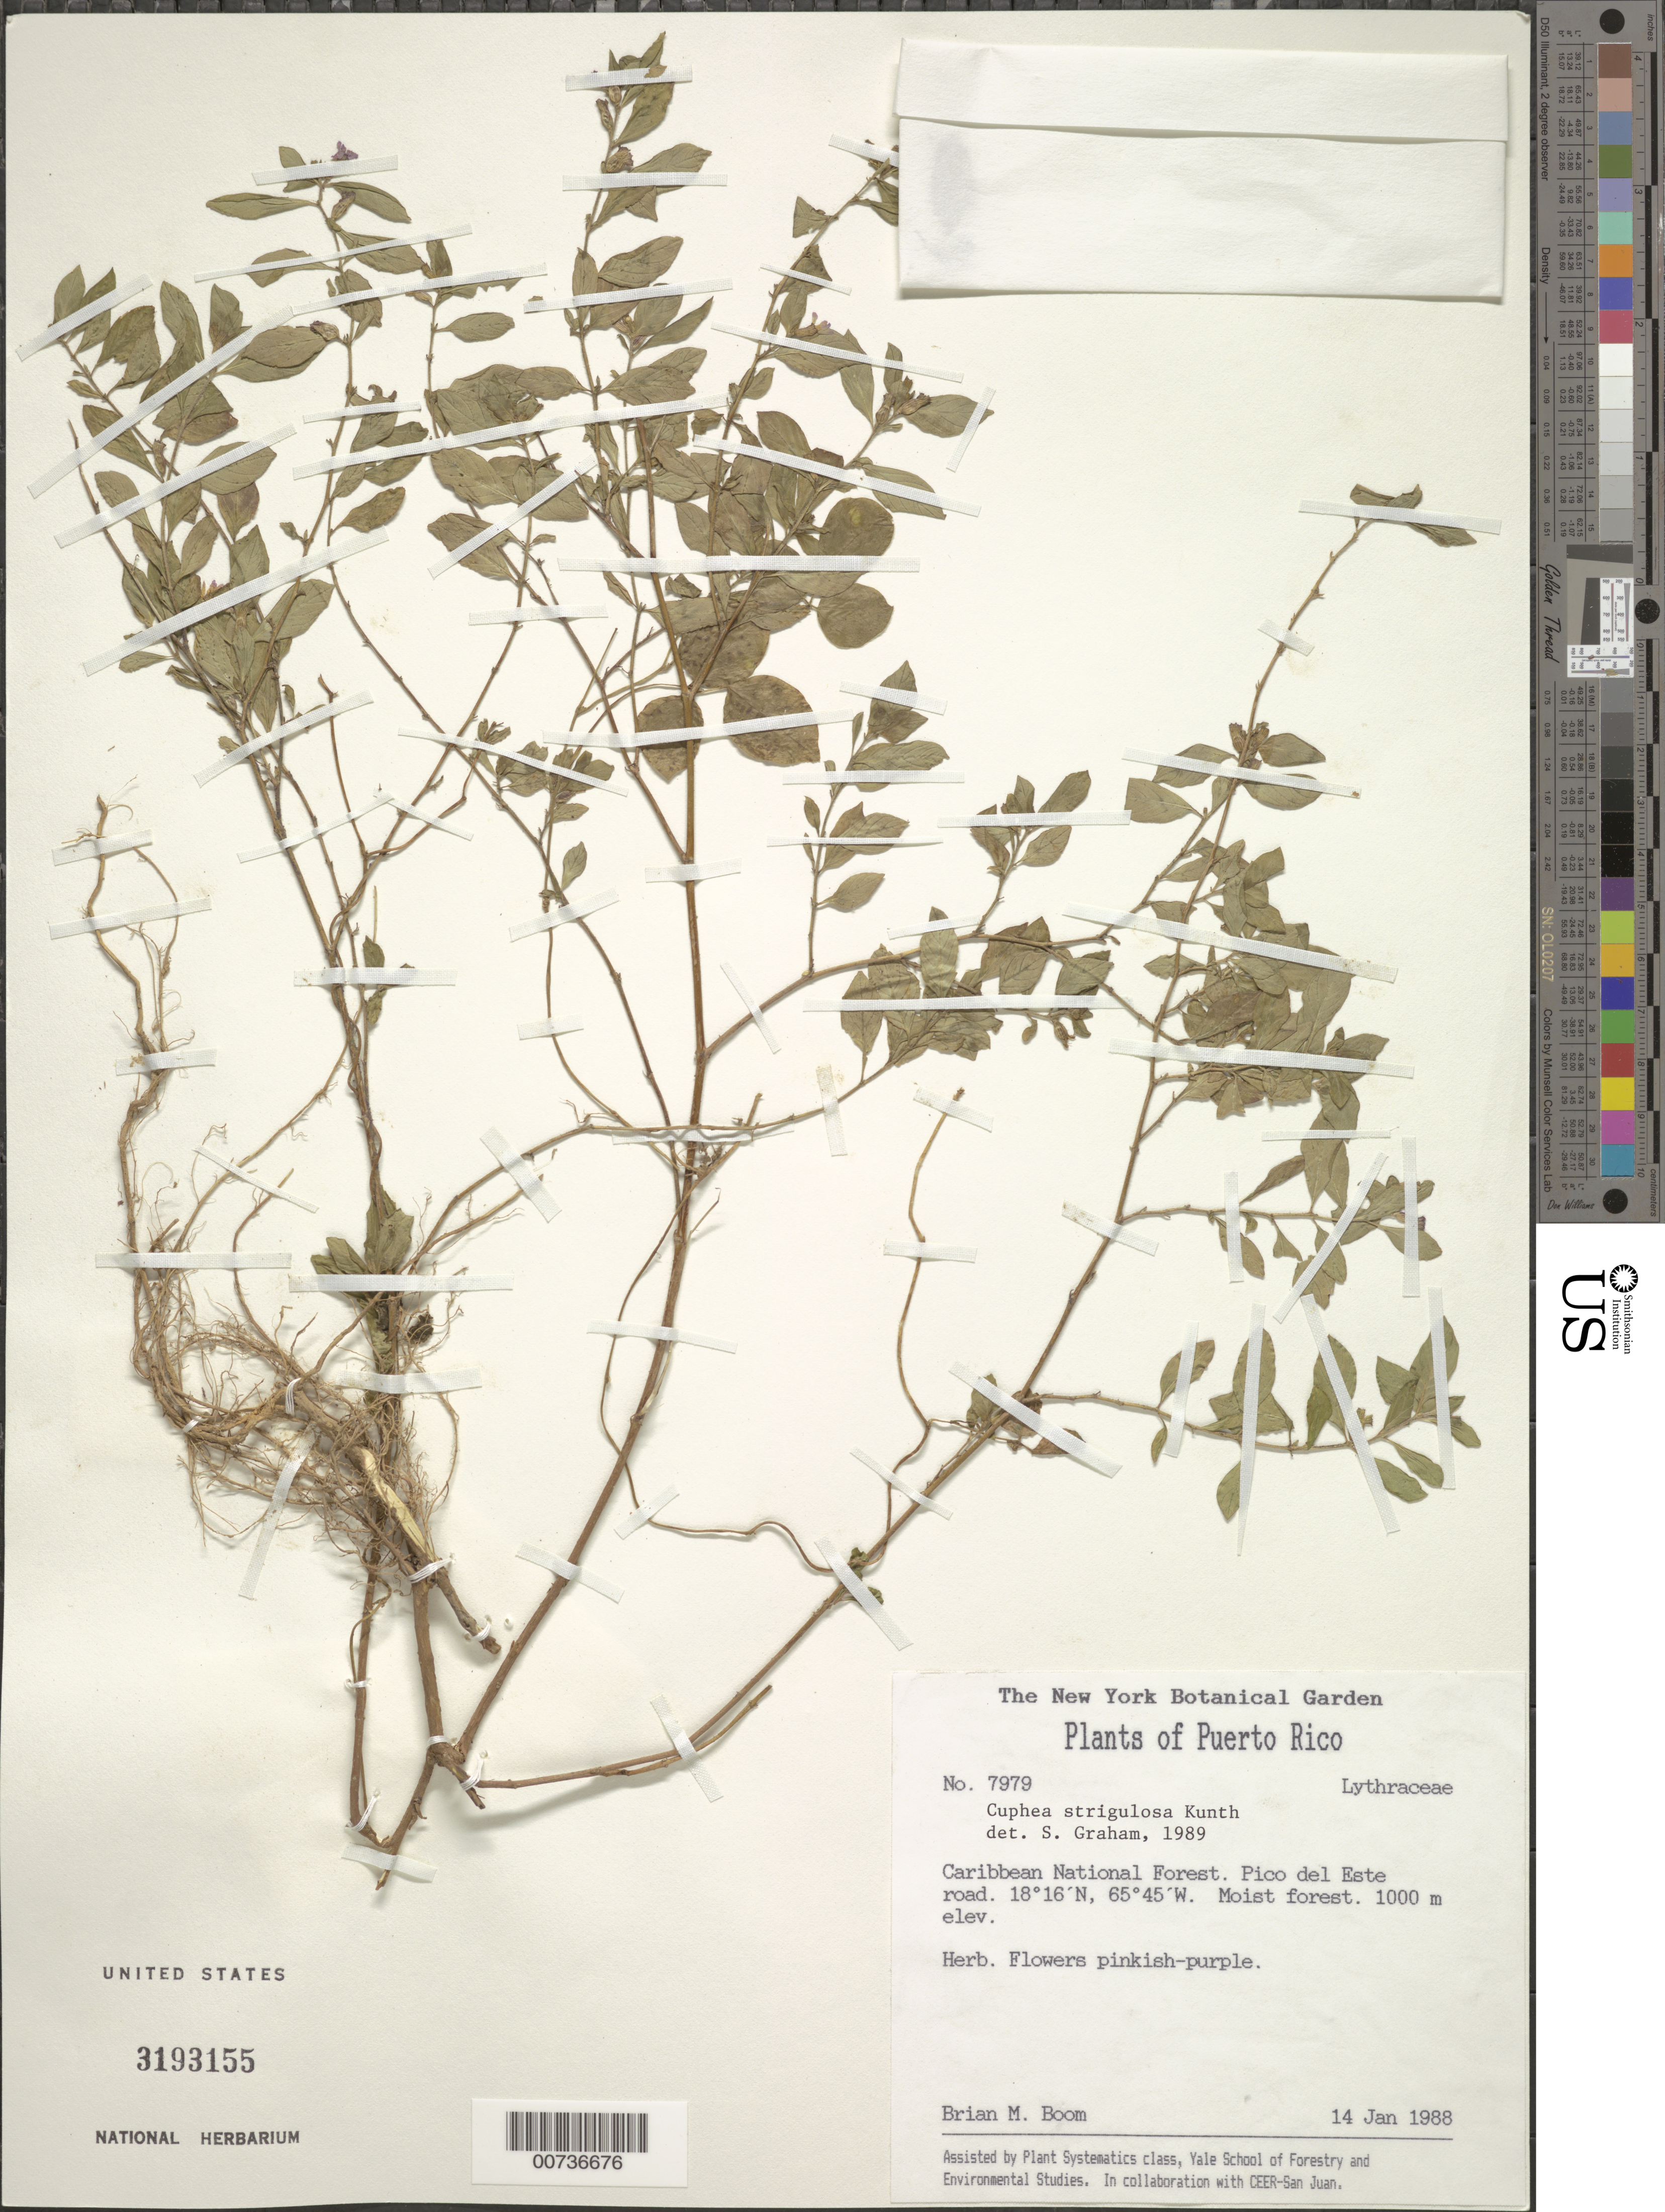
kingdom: Plantae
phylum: Tracheophyta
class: Magnoliopsida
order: Myrtales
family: Lythraceae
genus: Cuphea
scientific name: Cuphea strigulosa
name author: Kunth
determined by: Graham, Shirley Ann Tousch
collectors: B. M. Boom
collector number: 7979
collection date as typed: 14 Jan 1988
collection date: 1988-01-14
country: Puerto Rico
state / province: Luquillo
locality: Caribbean National Forest. Pico del Este Road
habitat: Moist forest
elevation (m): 1000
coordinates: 18.26666667, -65.75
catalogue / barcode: US 3193155